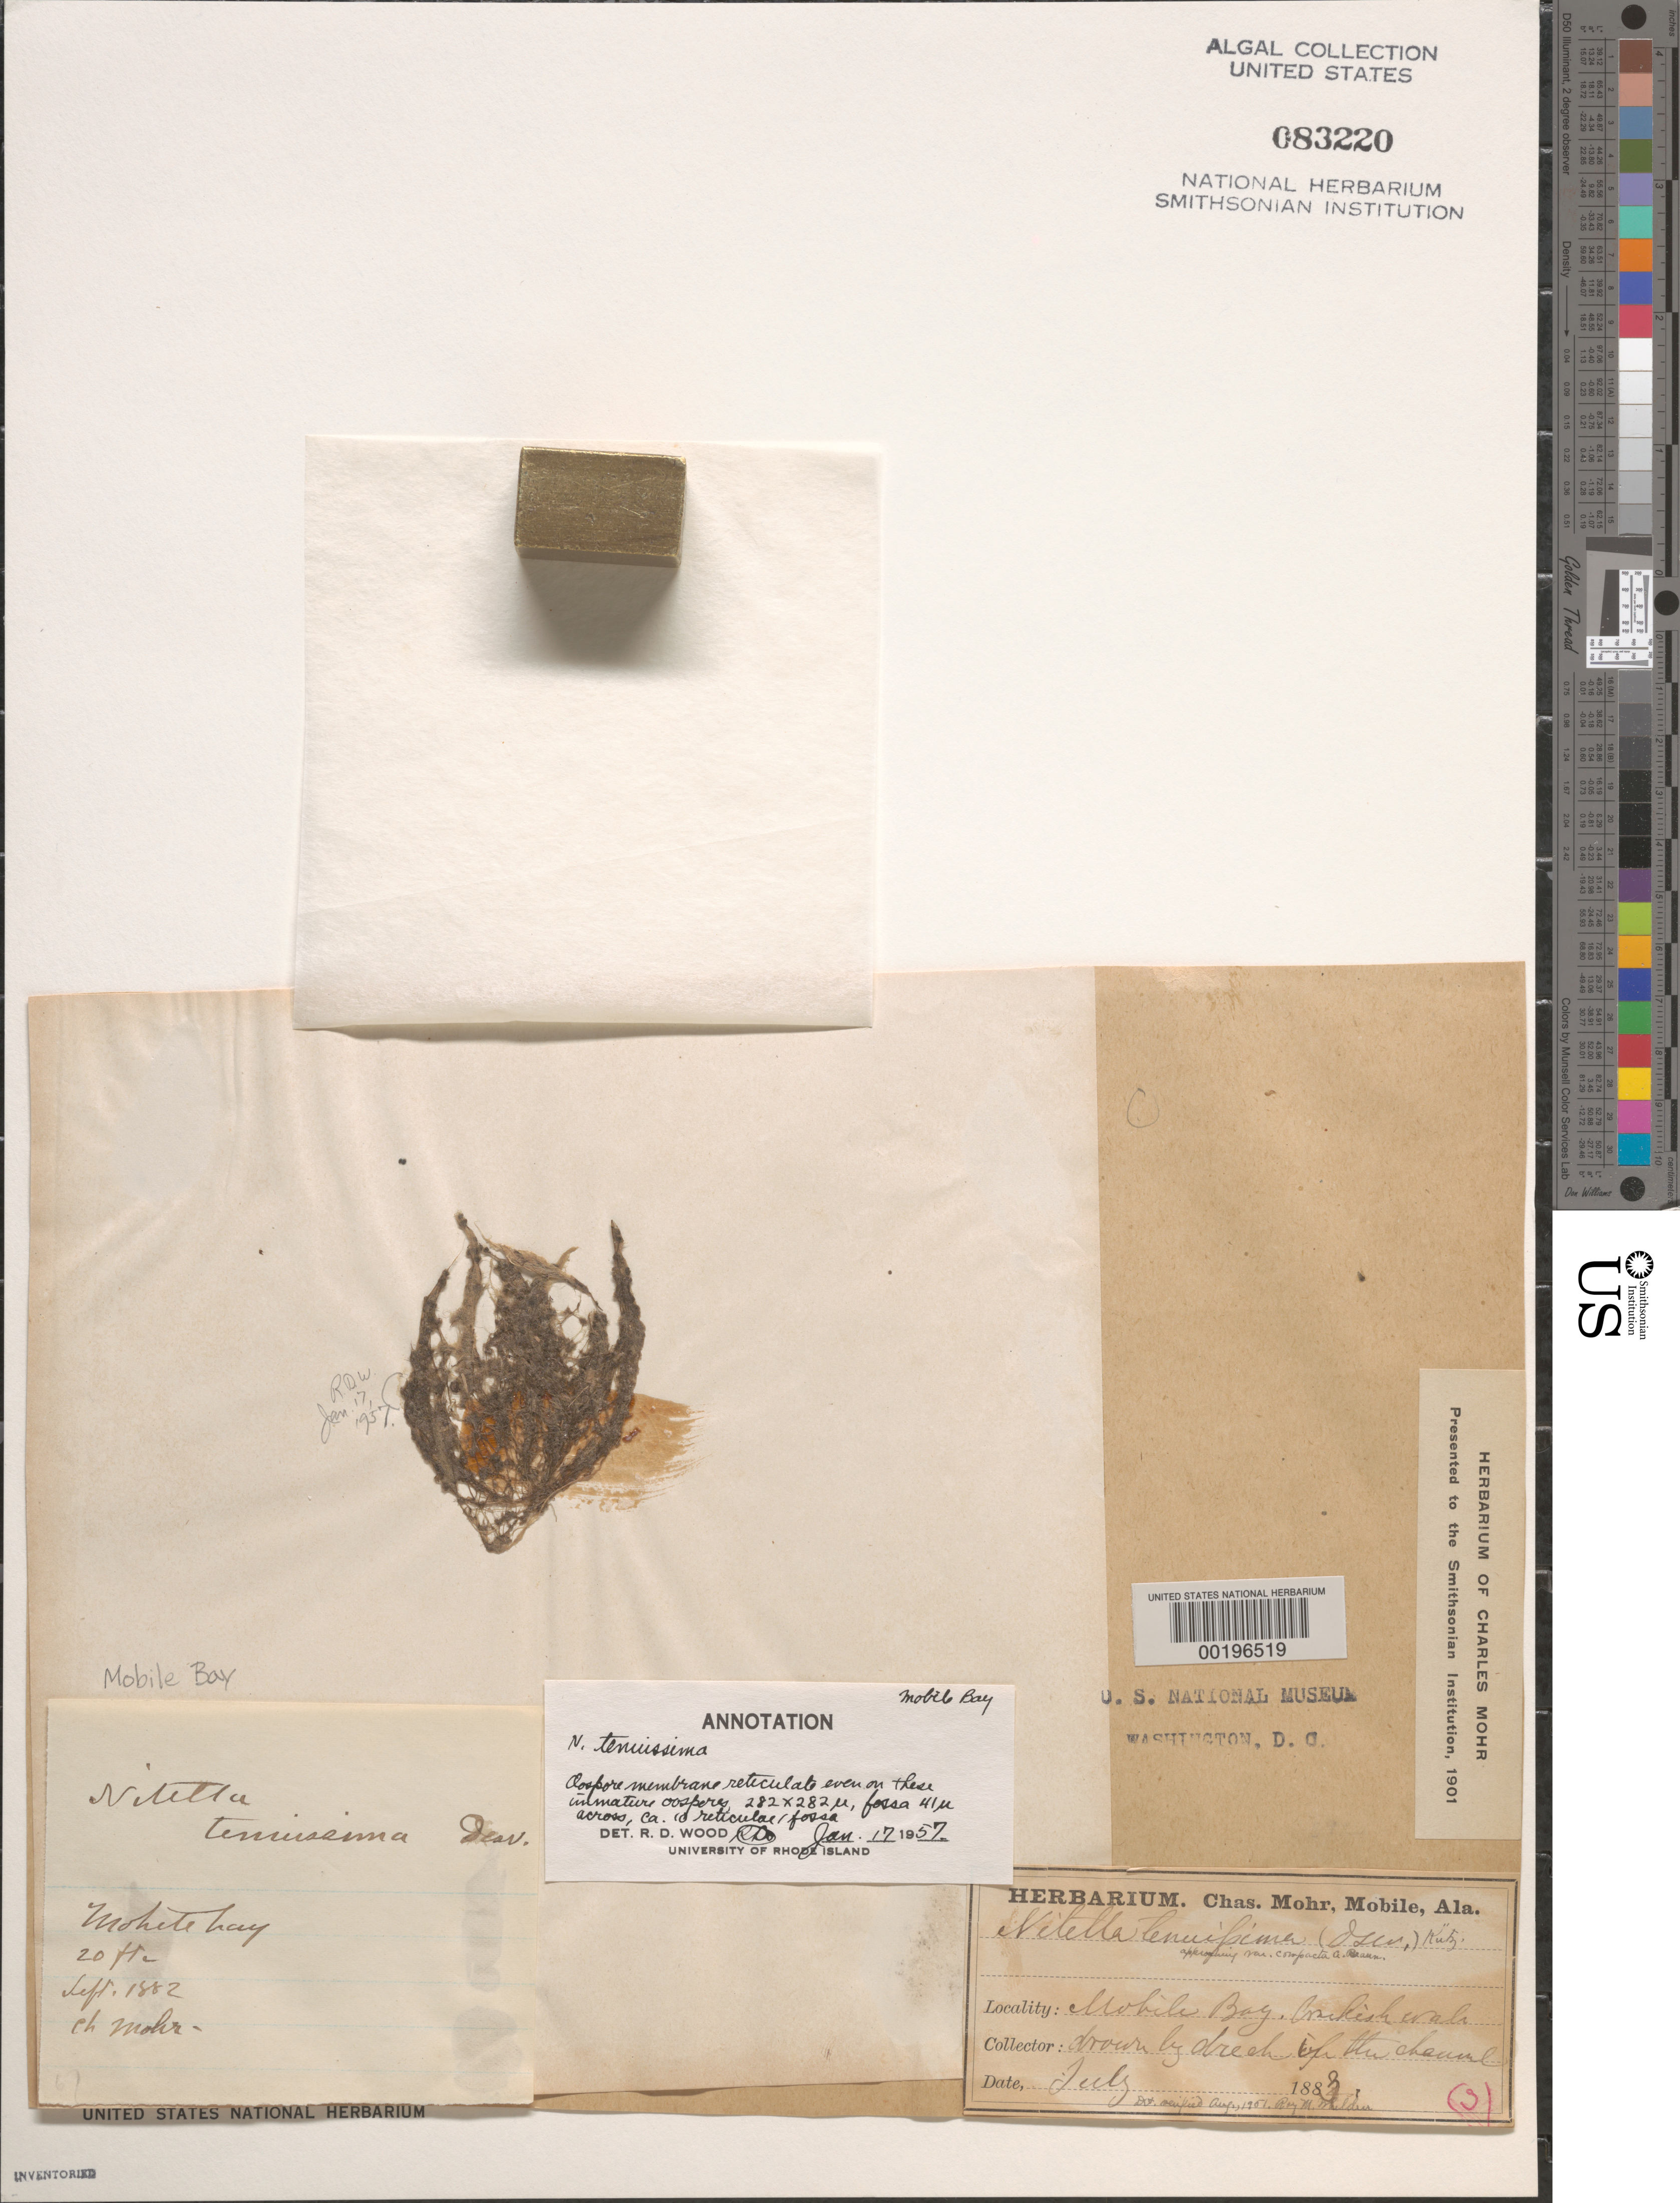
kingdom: Plantae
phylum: Charophyta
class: Charophyceae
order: Charales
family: Characeae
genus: Nitella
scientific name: Nitella tenuissima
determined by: Wood, R. D.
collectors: C. T. Mohr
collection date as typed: Sep 1882 OR -- Jul 1883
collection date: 1882-09 or 1883-07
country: United States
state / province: Alabama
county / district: Baldwin County / Mobile County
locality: Mobile Bay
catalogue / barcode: US 83220